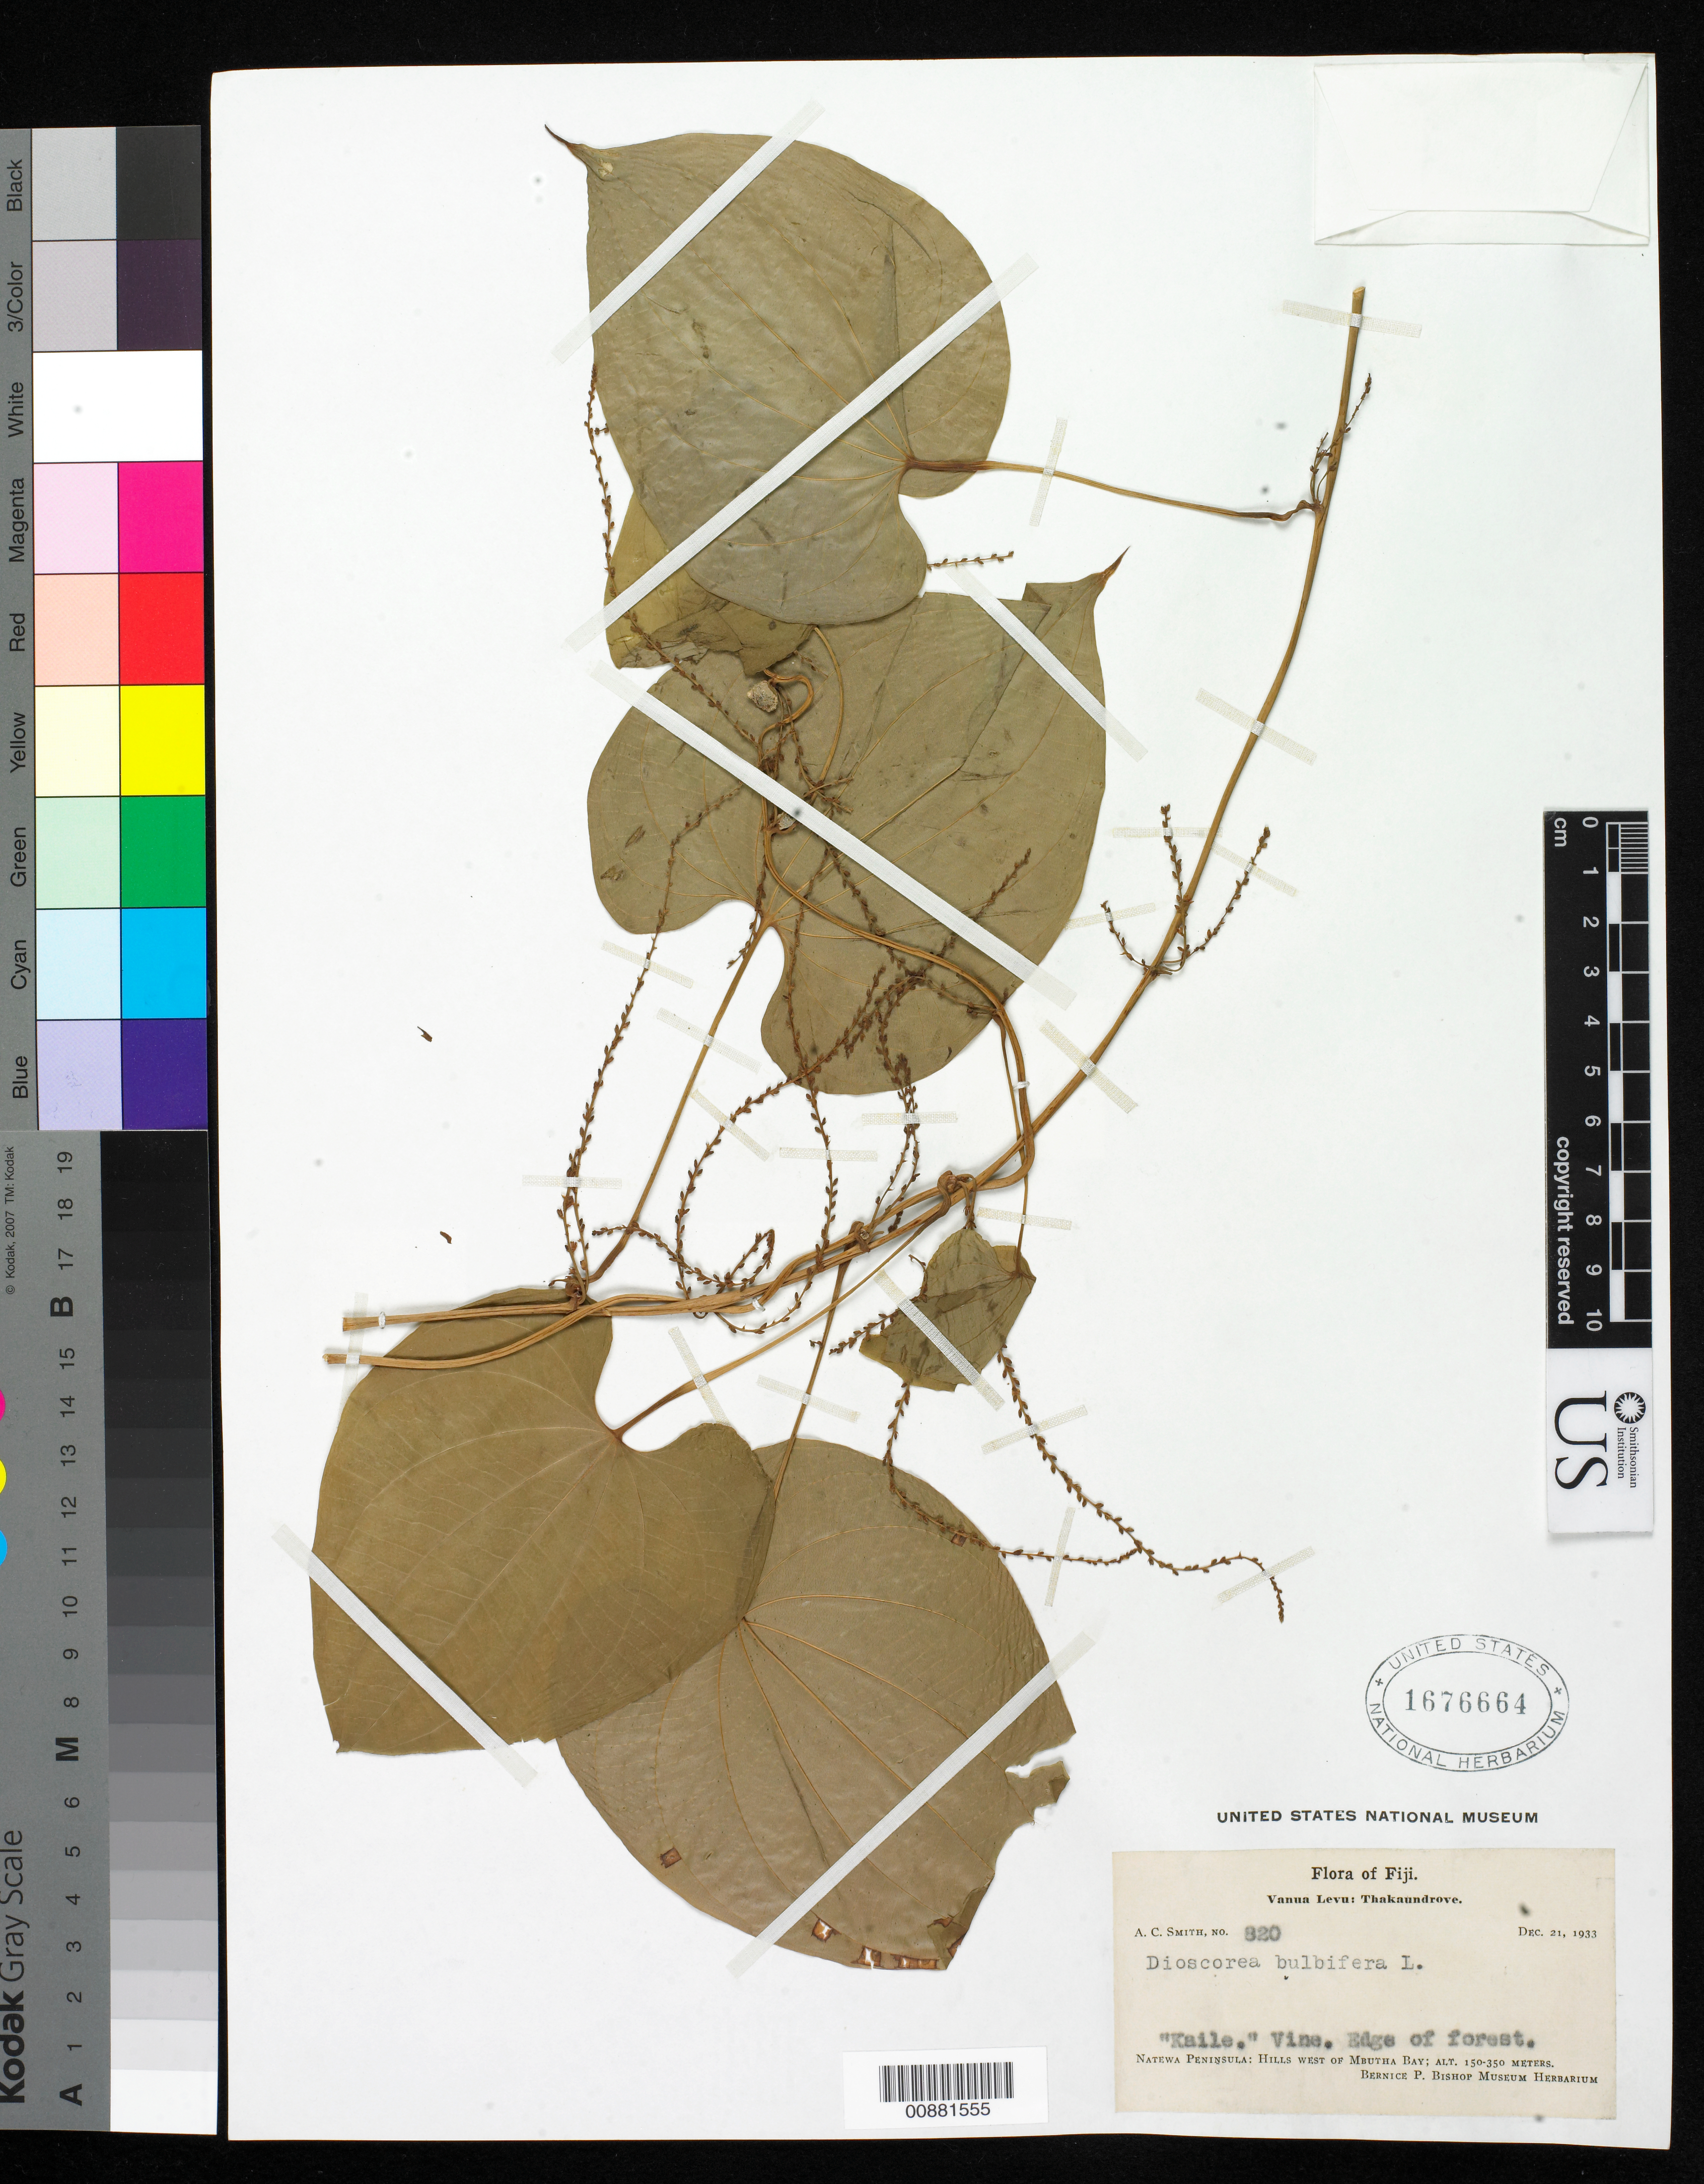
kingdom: Plantae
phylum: Tracheophyta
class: Liliopsida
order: Dioscoreales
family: Dioscoreaceae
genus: Dioscorea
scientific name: Dioscorea bulbifera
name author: L.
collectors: C. A. Smith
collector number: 820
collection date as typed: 21 Dec 1933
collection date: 1933-12-21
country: Fiji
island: Vanua Levu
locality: Thakaundrove, Natewa Peninsula, hills W of Mbutha Bay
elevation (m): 150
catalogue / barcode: US 1676664